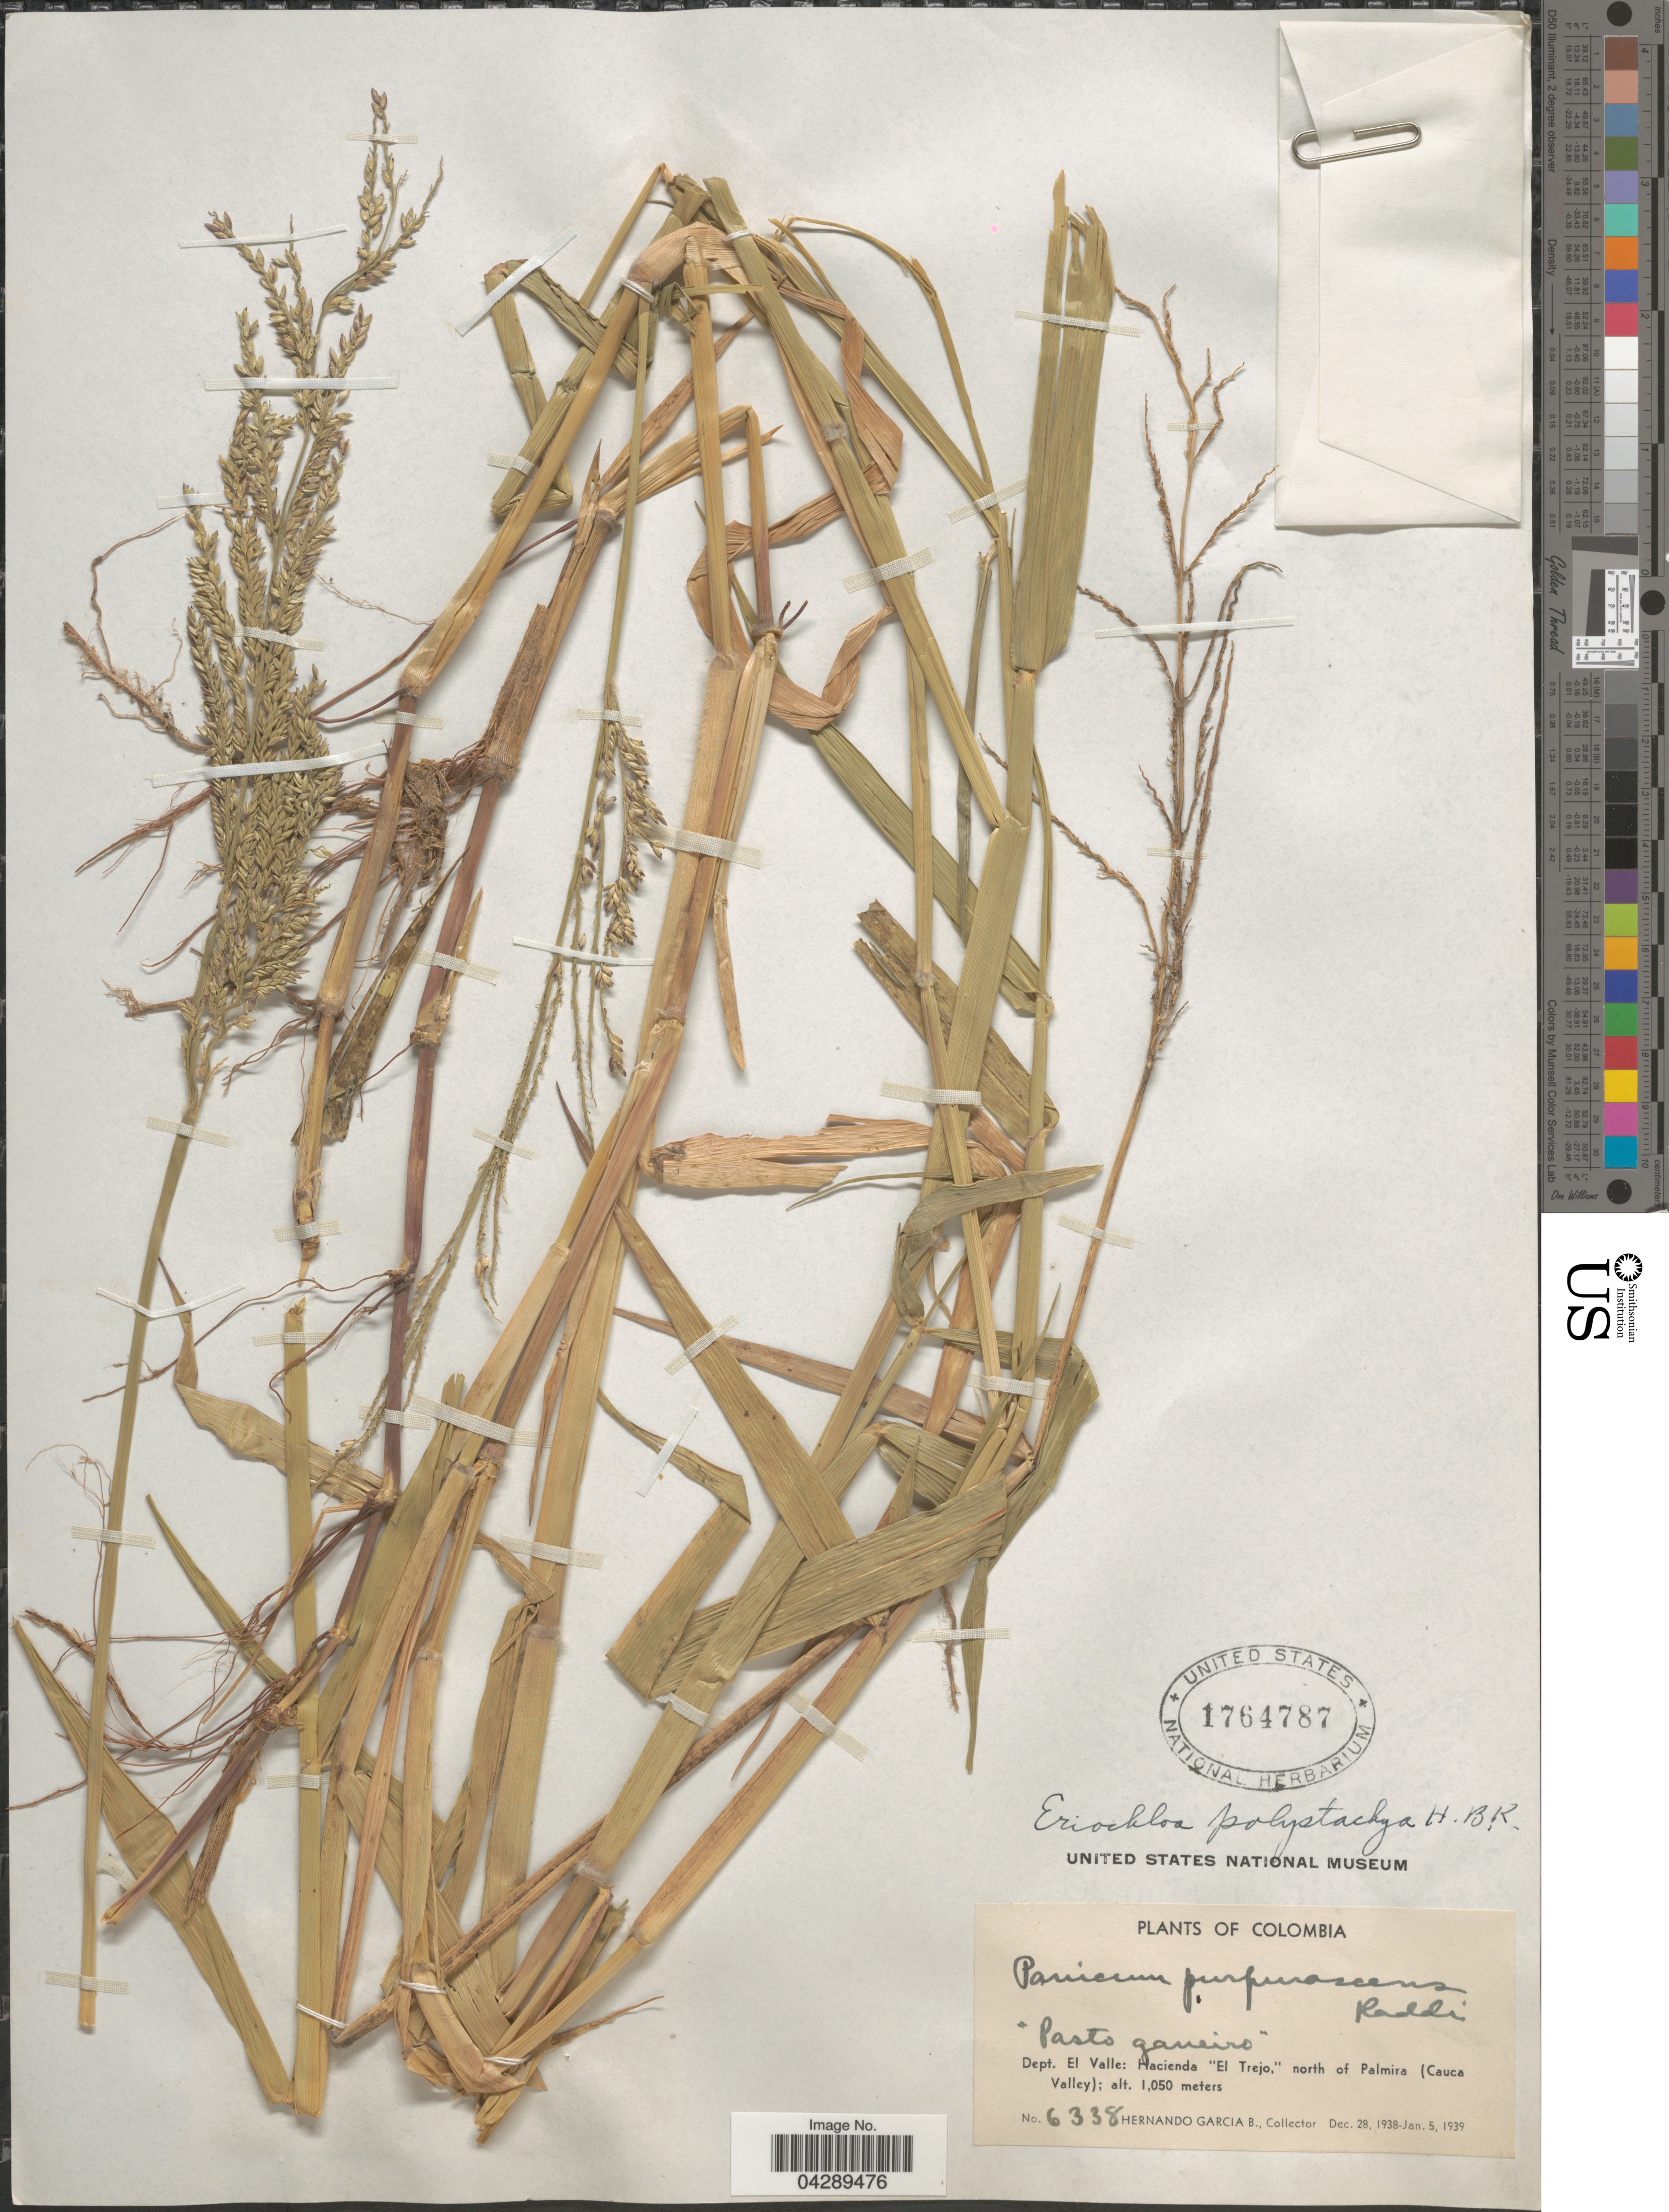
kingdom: Plantae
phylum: Tracheophyta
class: Liliopsida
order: Poales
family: Poaceae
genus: Eriochloa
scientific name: Eriochloa polystachya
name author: Kunth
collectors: H. García Barriga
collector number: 6338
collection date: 1938-12-28/1939-01-05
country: Colombia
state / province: Valle del Cauca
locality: Dept. El Valle: Hacienda "El Trejo," north of Palmira (Cauca Valley).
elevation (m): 1050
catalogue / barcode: US 1764787